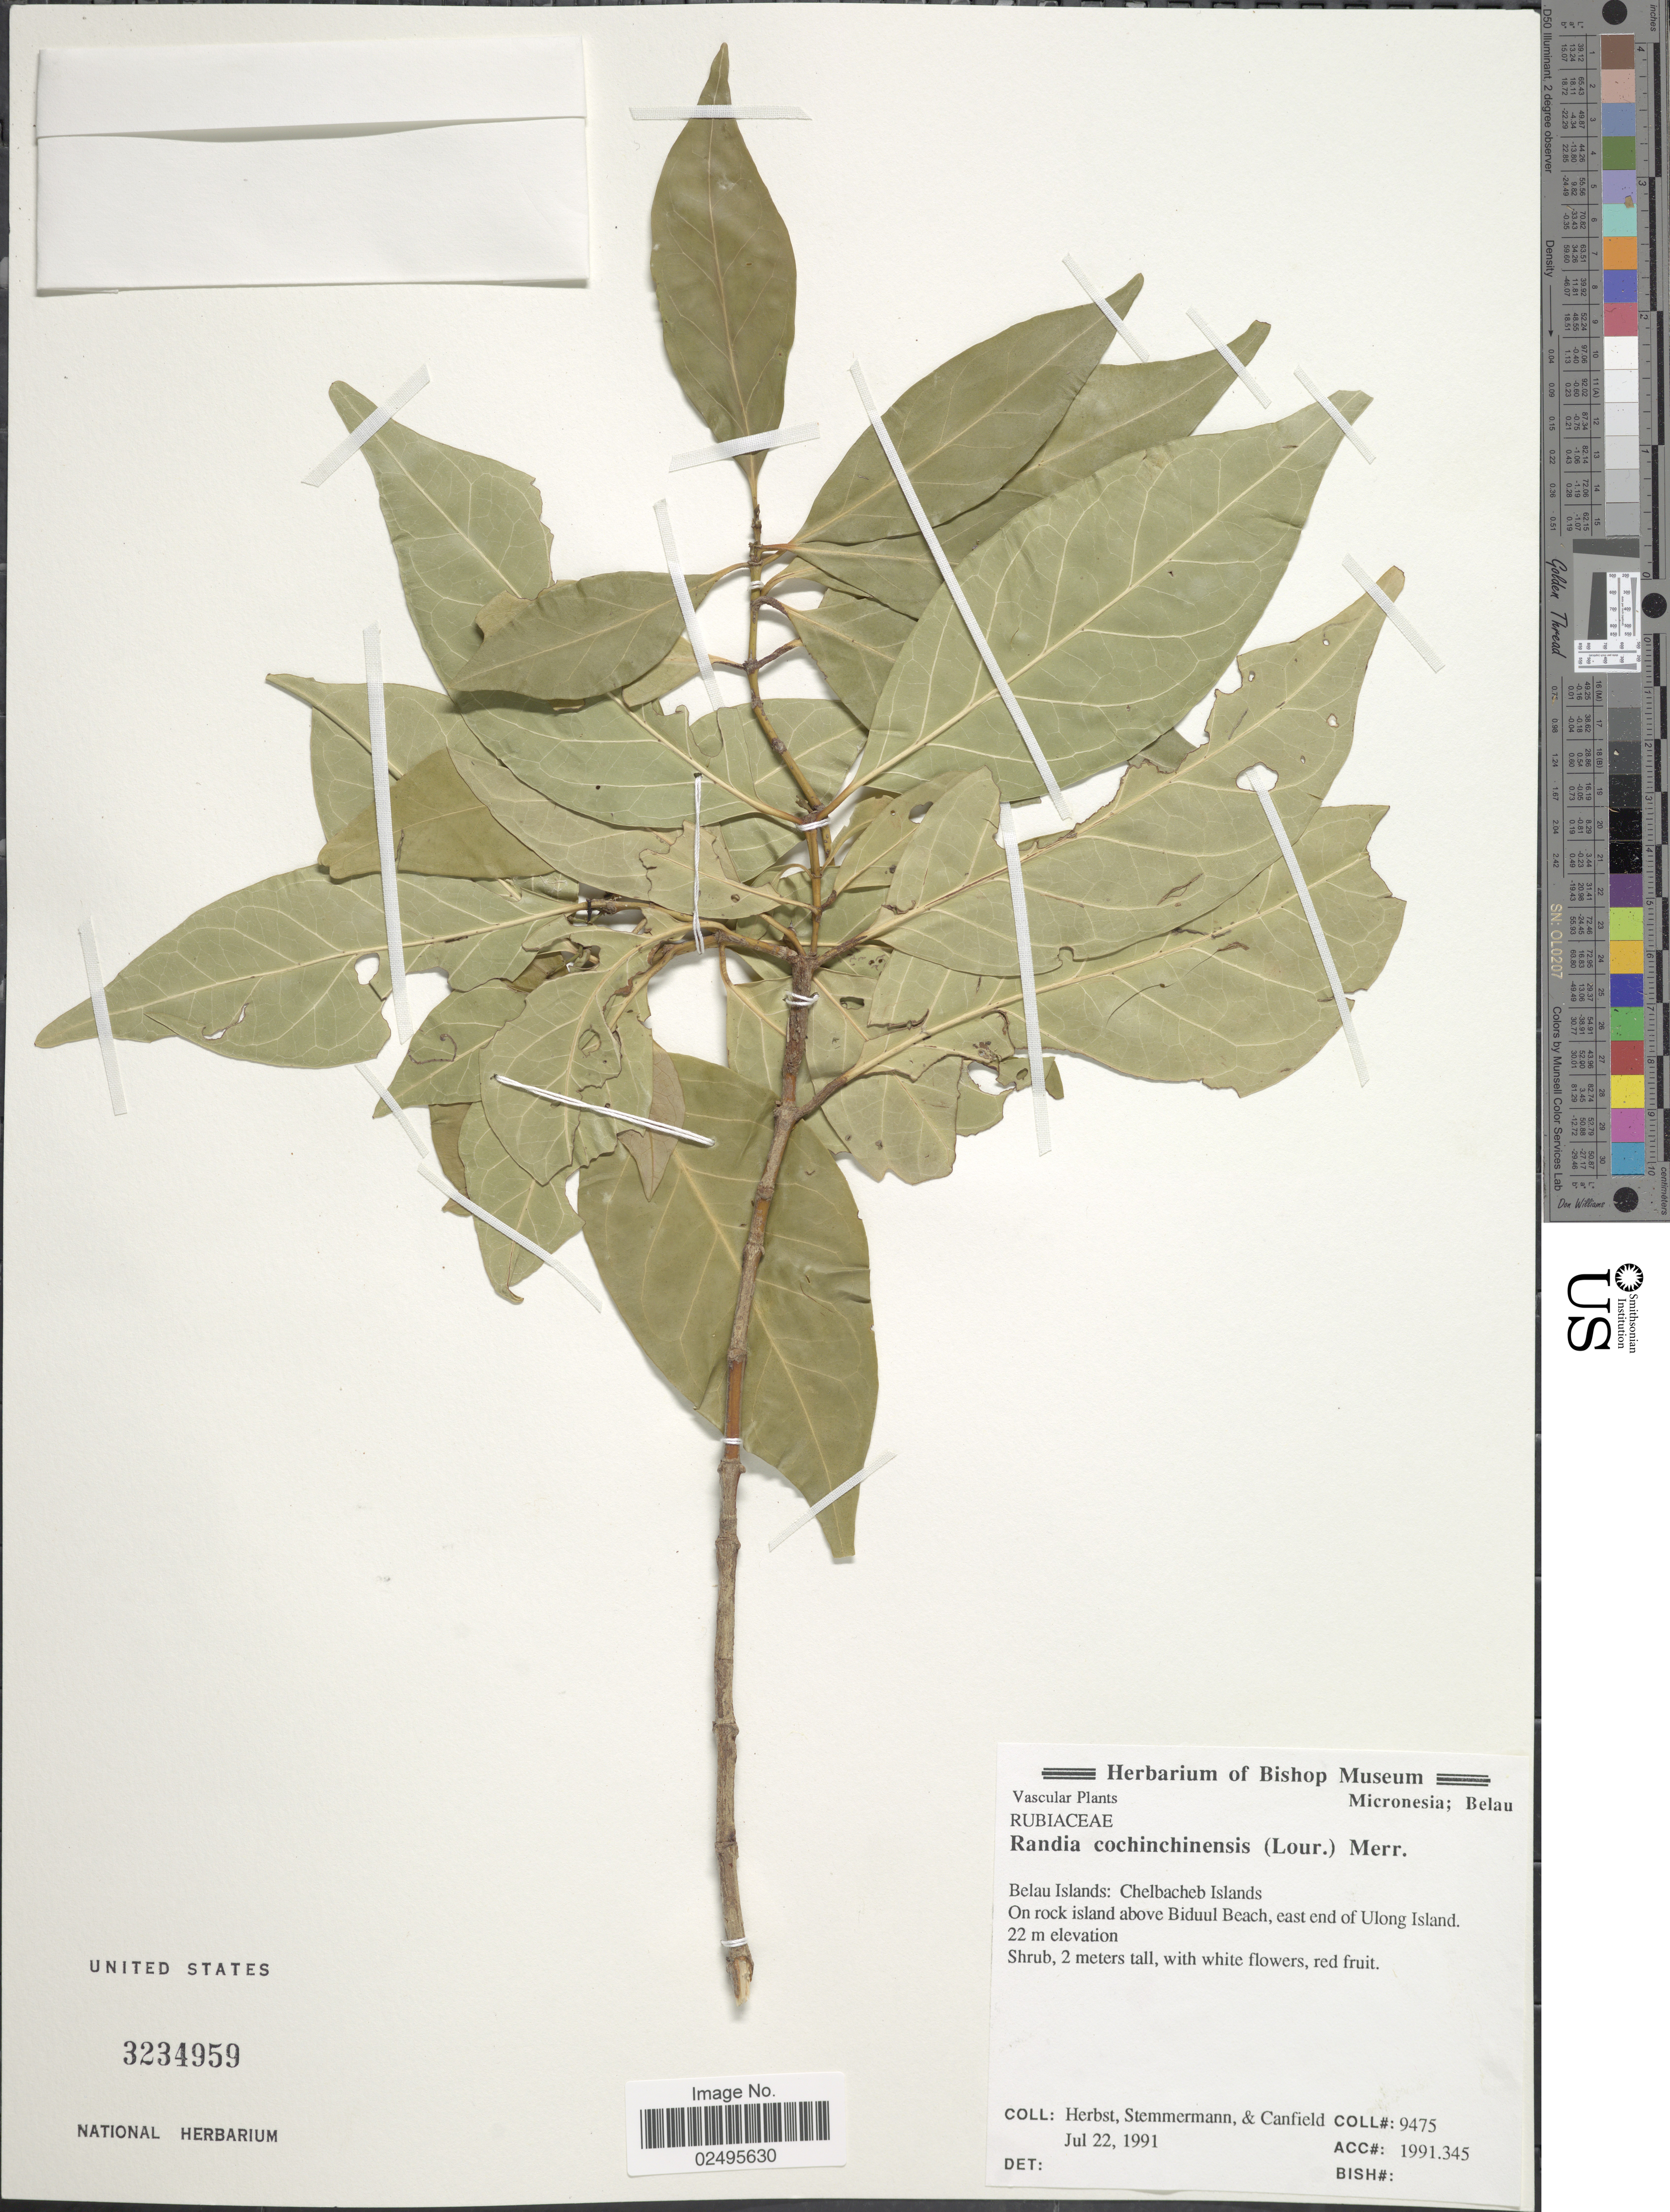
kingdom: Plantae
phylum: Tracheophyta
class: Magnoliopsida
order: Gentianales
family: Rubiaceae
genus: Aidia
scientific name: Aidia graeffei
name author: (Reinecke) Tirveng.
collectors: -. Herbst, -. Stemmermann & -. Canfield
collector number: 9475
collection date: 1991-07-22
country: Palau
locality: Belau Islands: Chelbacheb Islands. On rock island above Biduul Beach, east end of Ulong Island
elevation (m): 22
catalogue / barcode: US 3234959